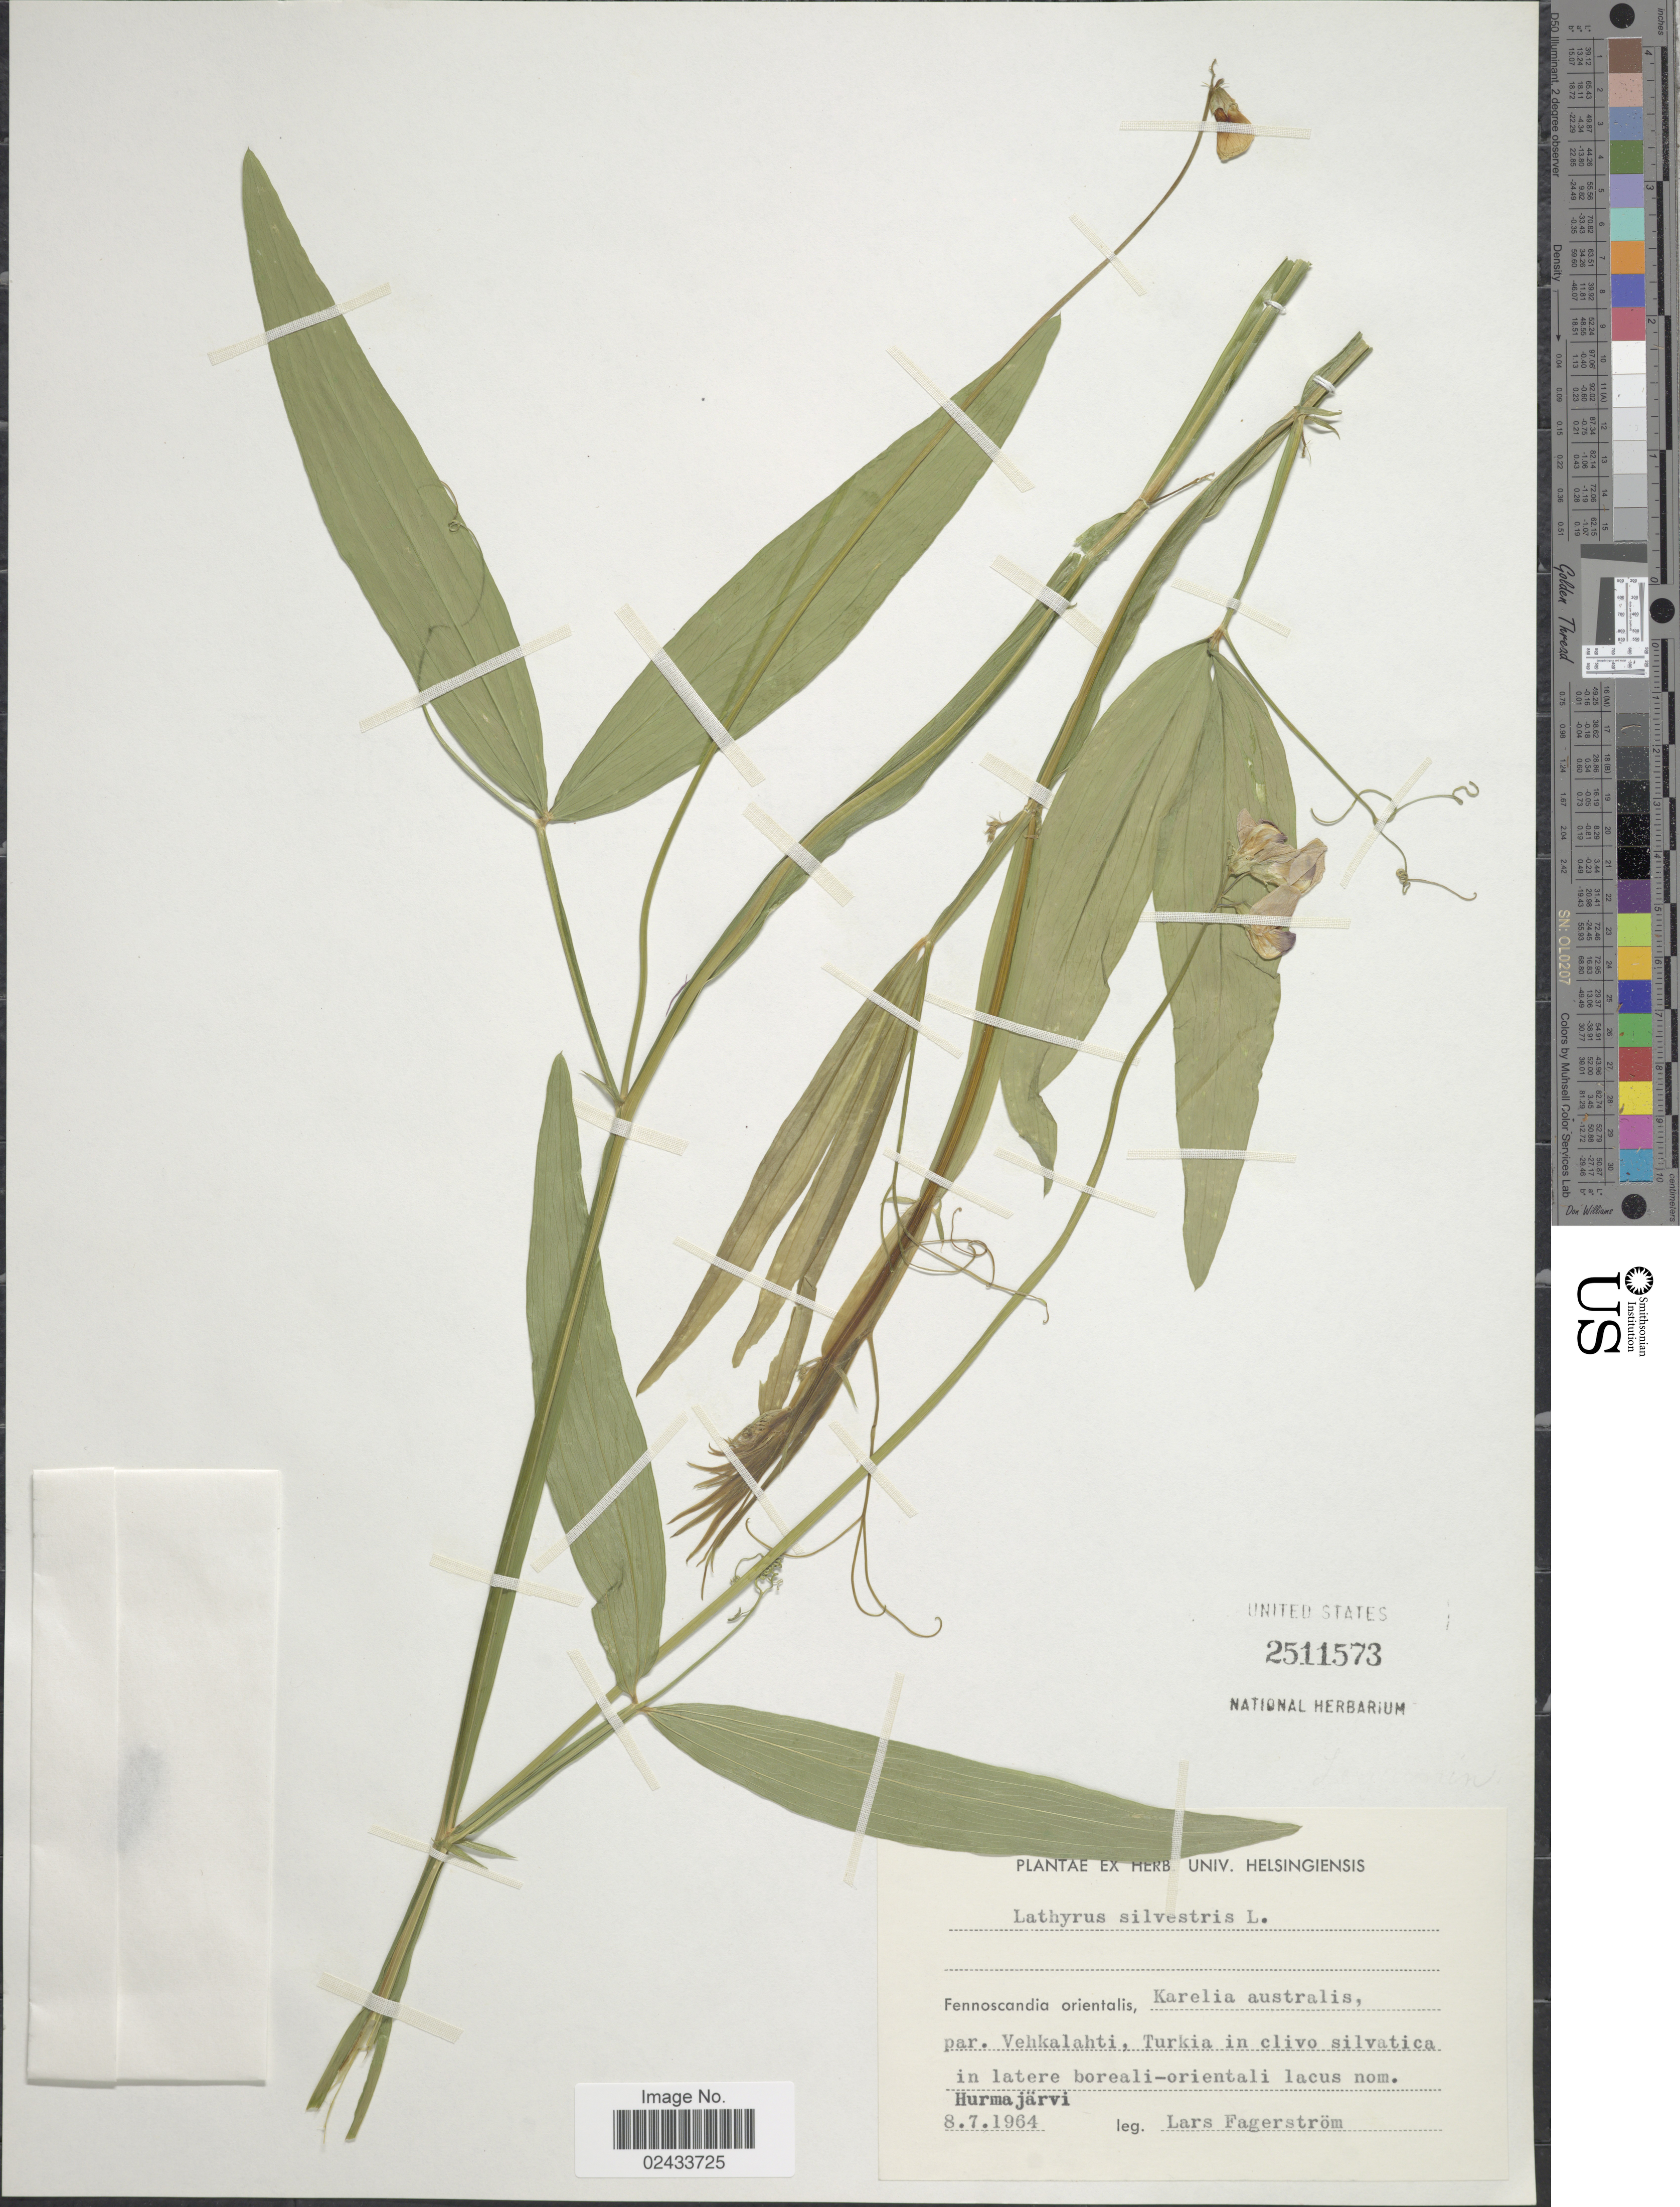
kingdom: Plantae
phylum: Tracheophyta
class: Magnoliopsida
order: Fabales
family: Fabaceae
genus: Lathyrus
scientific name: Lathyrus sylvestris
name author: L.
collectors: L. Fagerstrom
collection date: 1964-07-08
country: Russian Federation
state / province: Karelia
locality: Fennoscandia orientalis, par. Vehkalahti, Turkia in clivo silvatica in latere boreali-orientali lacus nom Hurmajarvi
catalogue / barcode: US 2511573